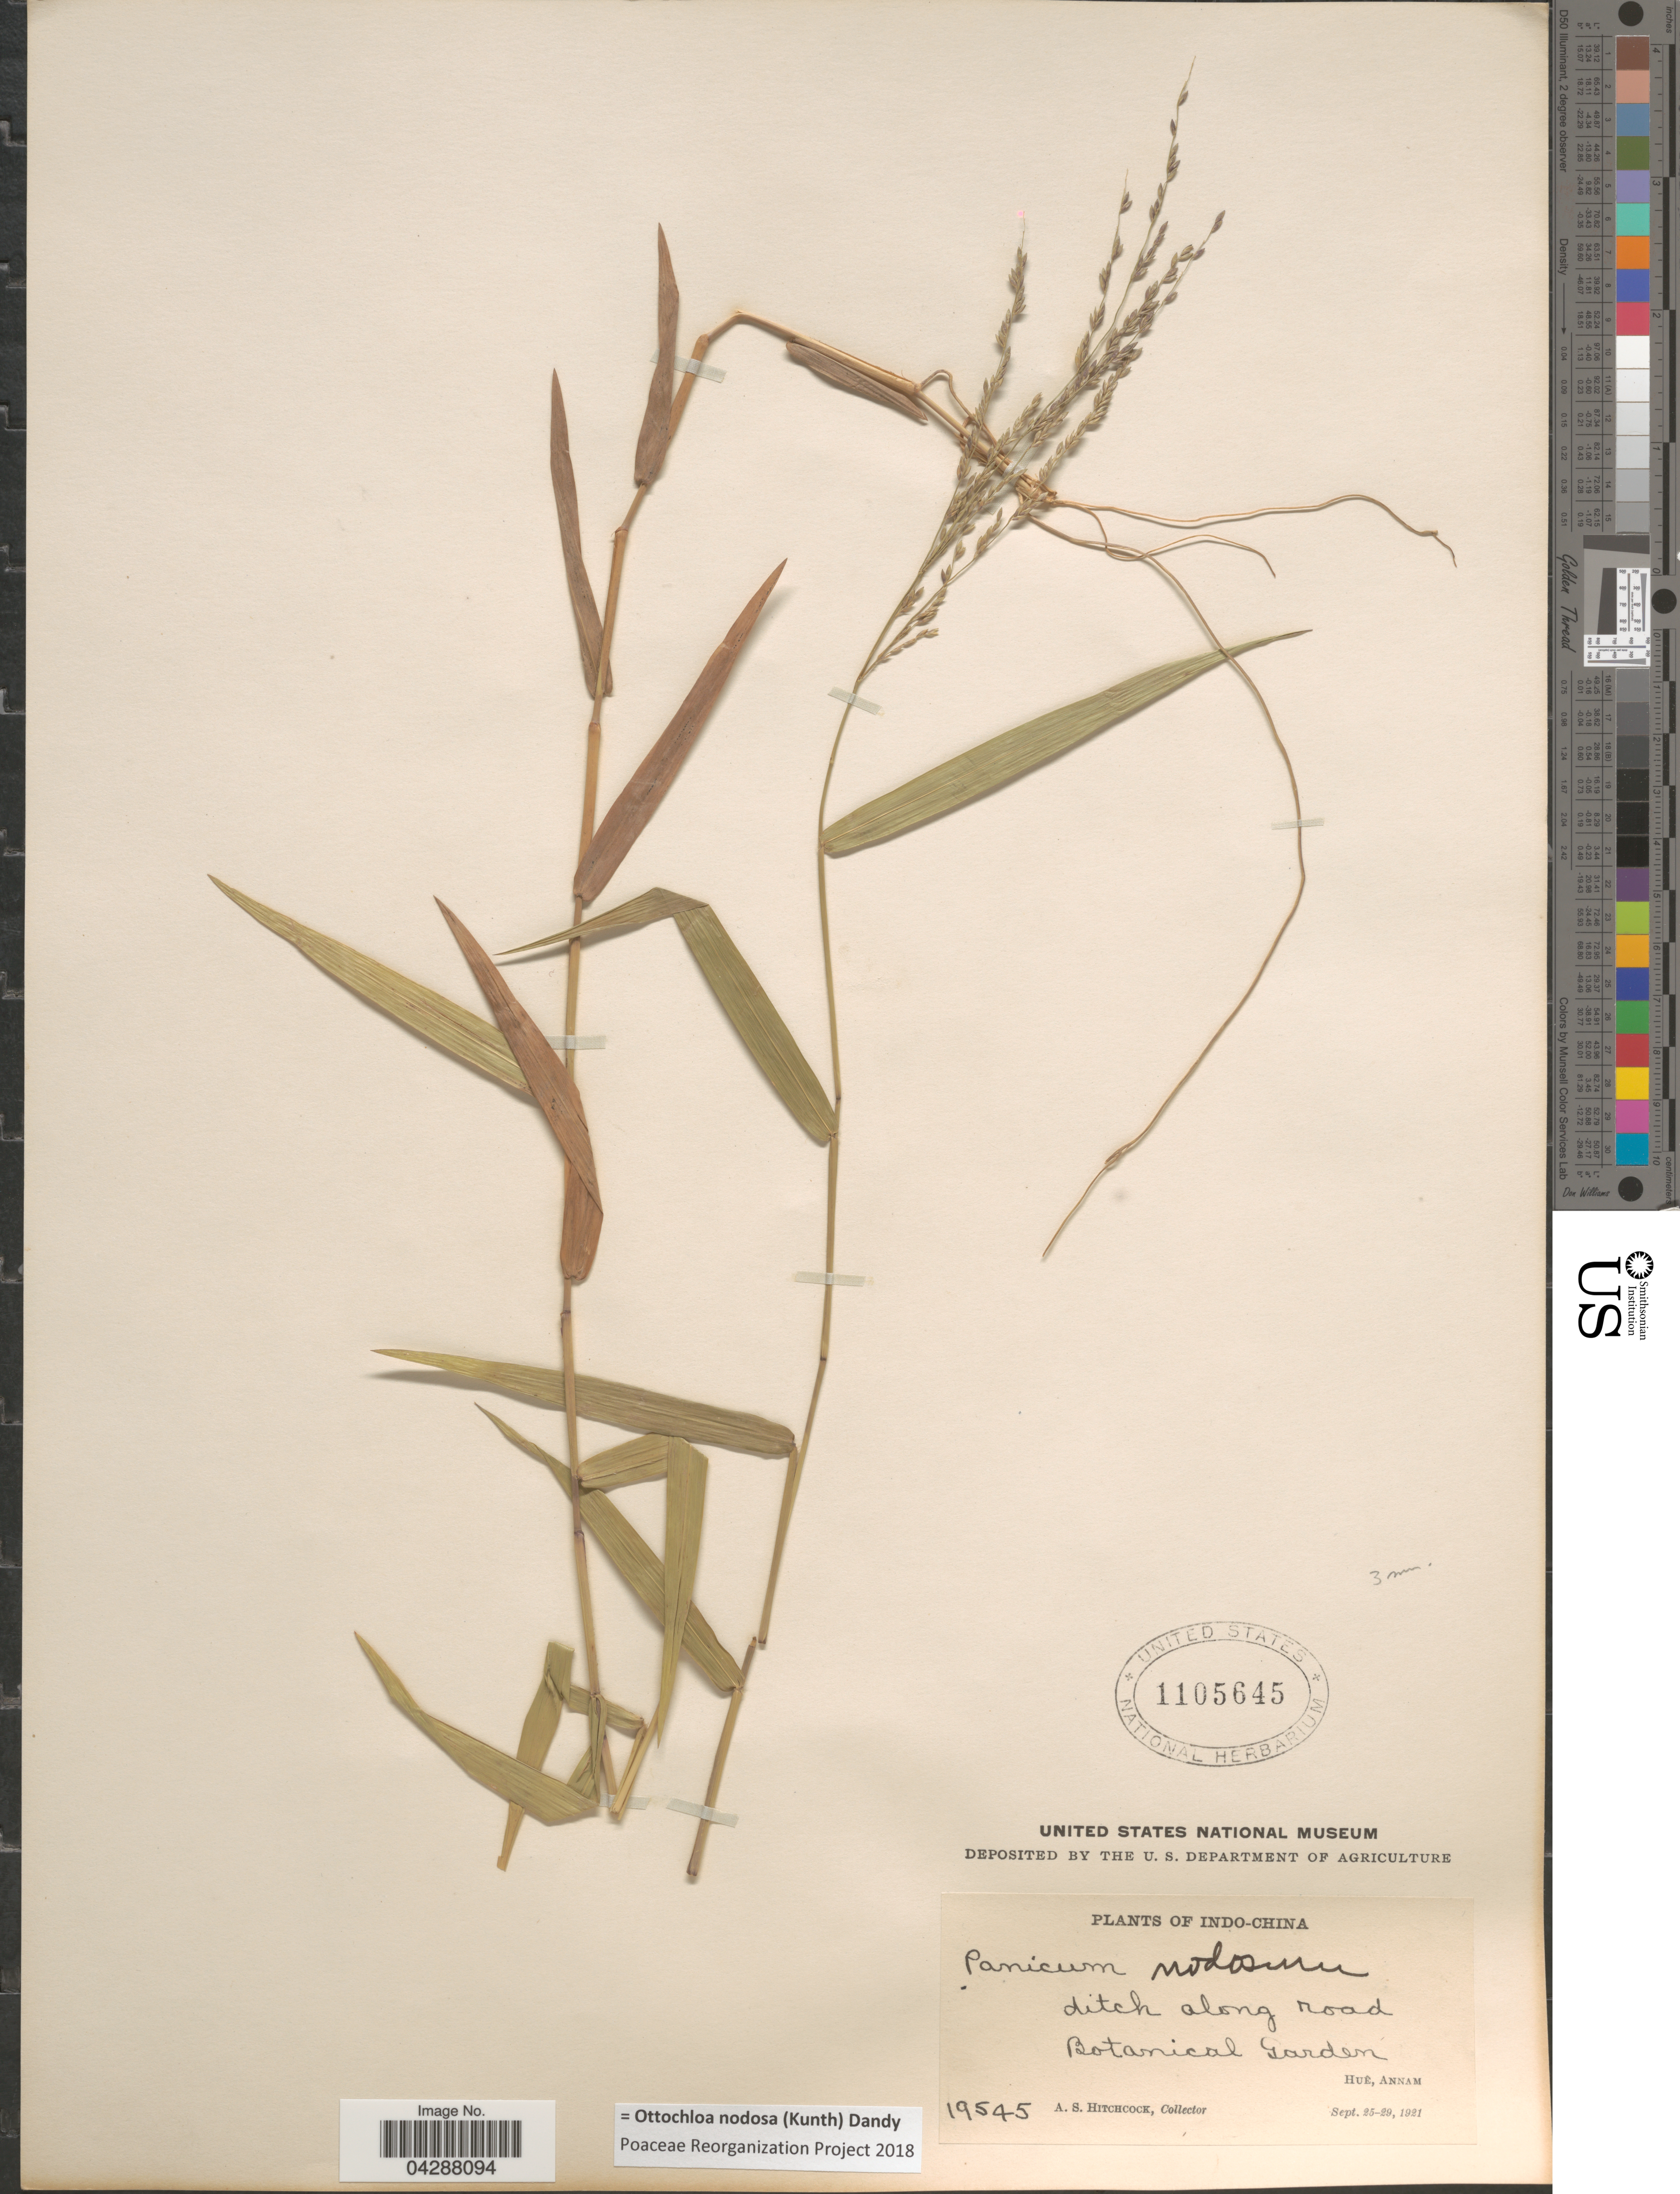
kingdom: Plantae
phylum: Tracheophyta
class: Liliopsida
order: Poales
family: Poaceae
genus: Ottochloa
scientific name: Ottochloa nodosa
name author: (Kunth) Dandy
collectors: A. S. Hitchcock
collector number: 19545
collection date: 1921-09-25/1921-09-29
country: Vietnam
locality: Indo-China. Ditch along road Botanical Garden. Huê, Annam.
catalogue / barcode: US 1105645